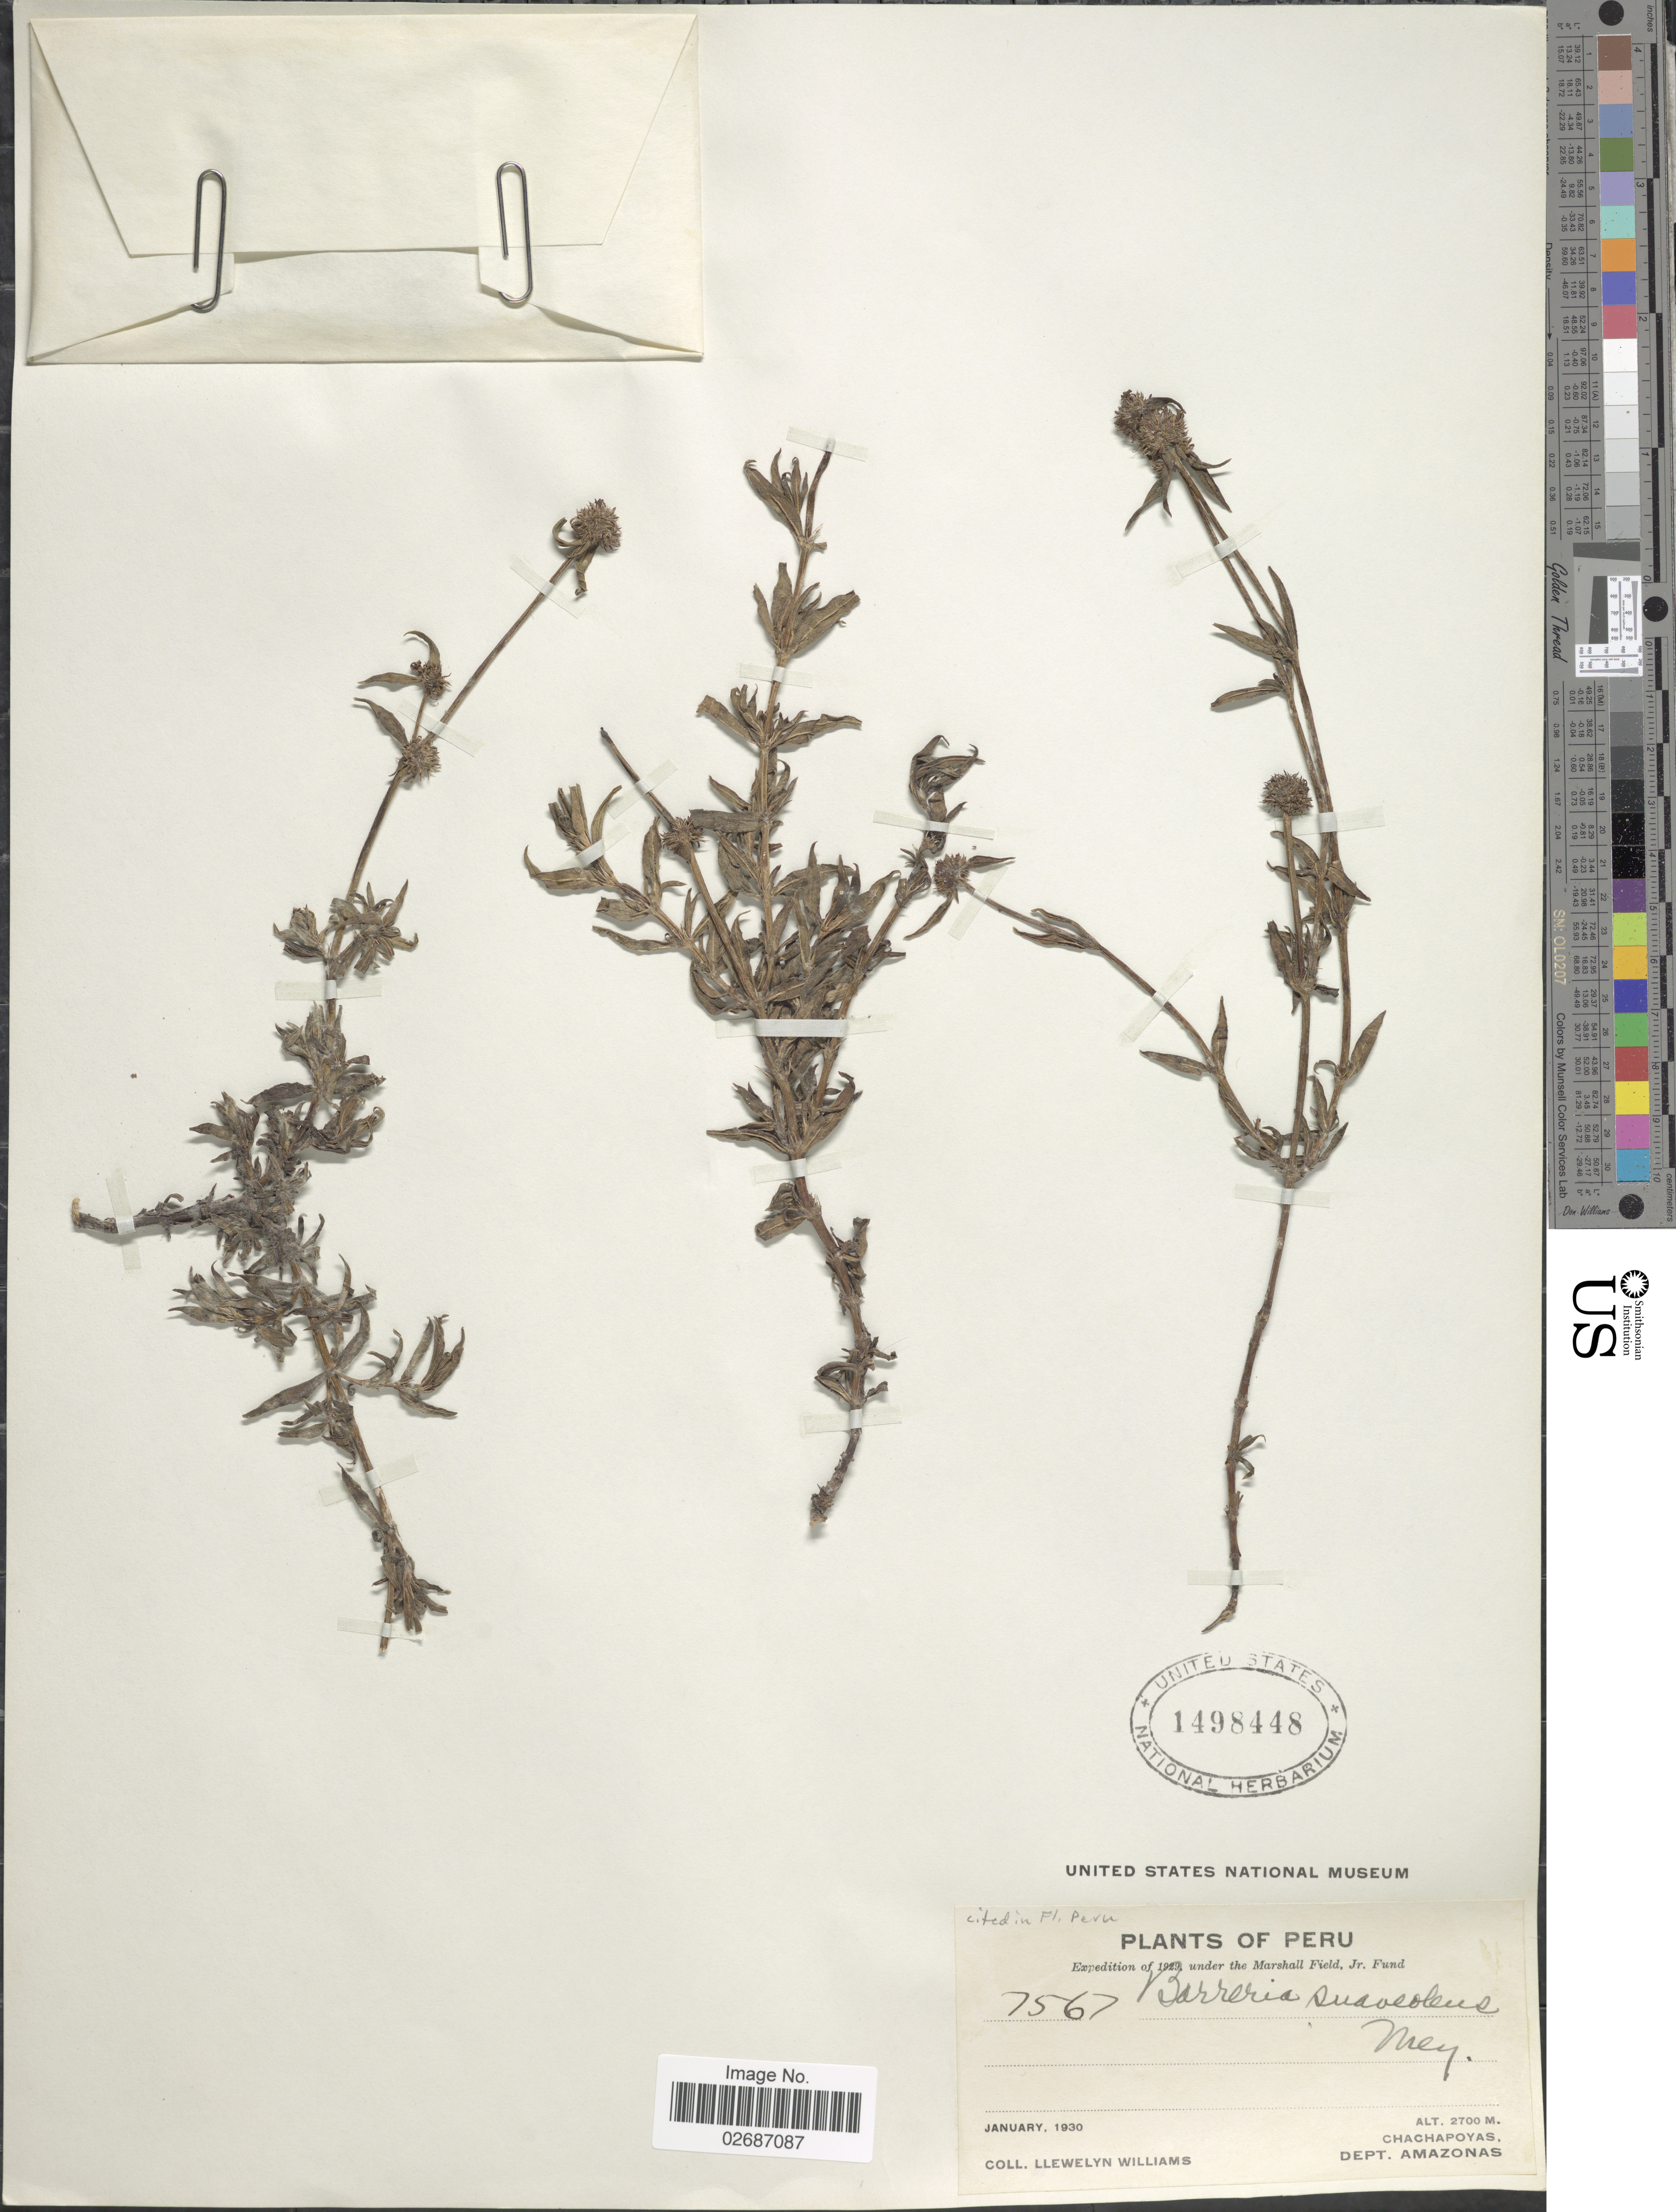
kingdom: Plantae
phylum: Tracheophyta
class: Magnoliopsida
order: Gentianales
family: Rubiaceae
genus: Borreria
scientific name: Borreria suaveolens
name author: G. Mey.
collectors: Ll. Williams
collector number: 7567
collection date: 1930-01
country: Peru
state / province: Amazonas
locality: Chachapoyas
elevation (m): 2700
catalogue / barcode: US 1498448